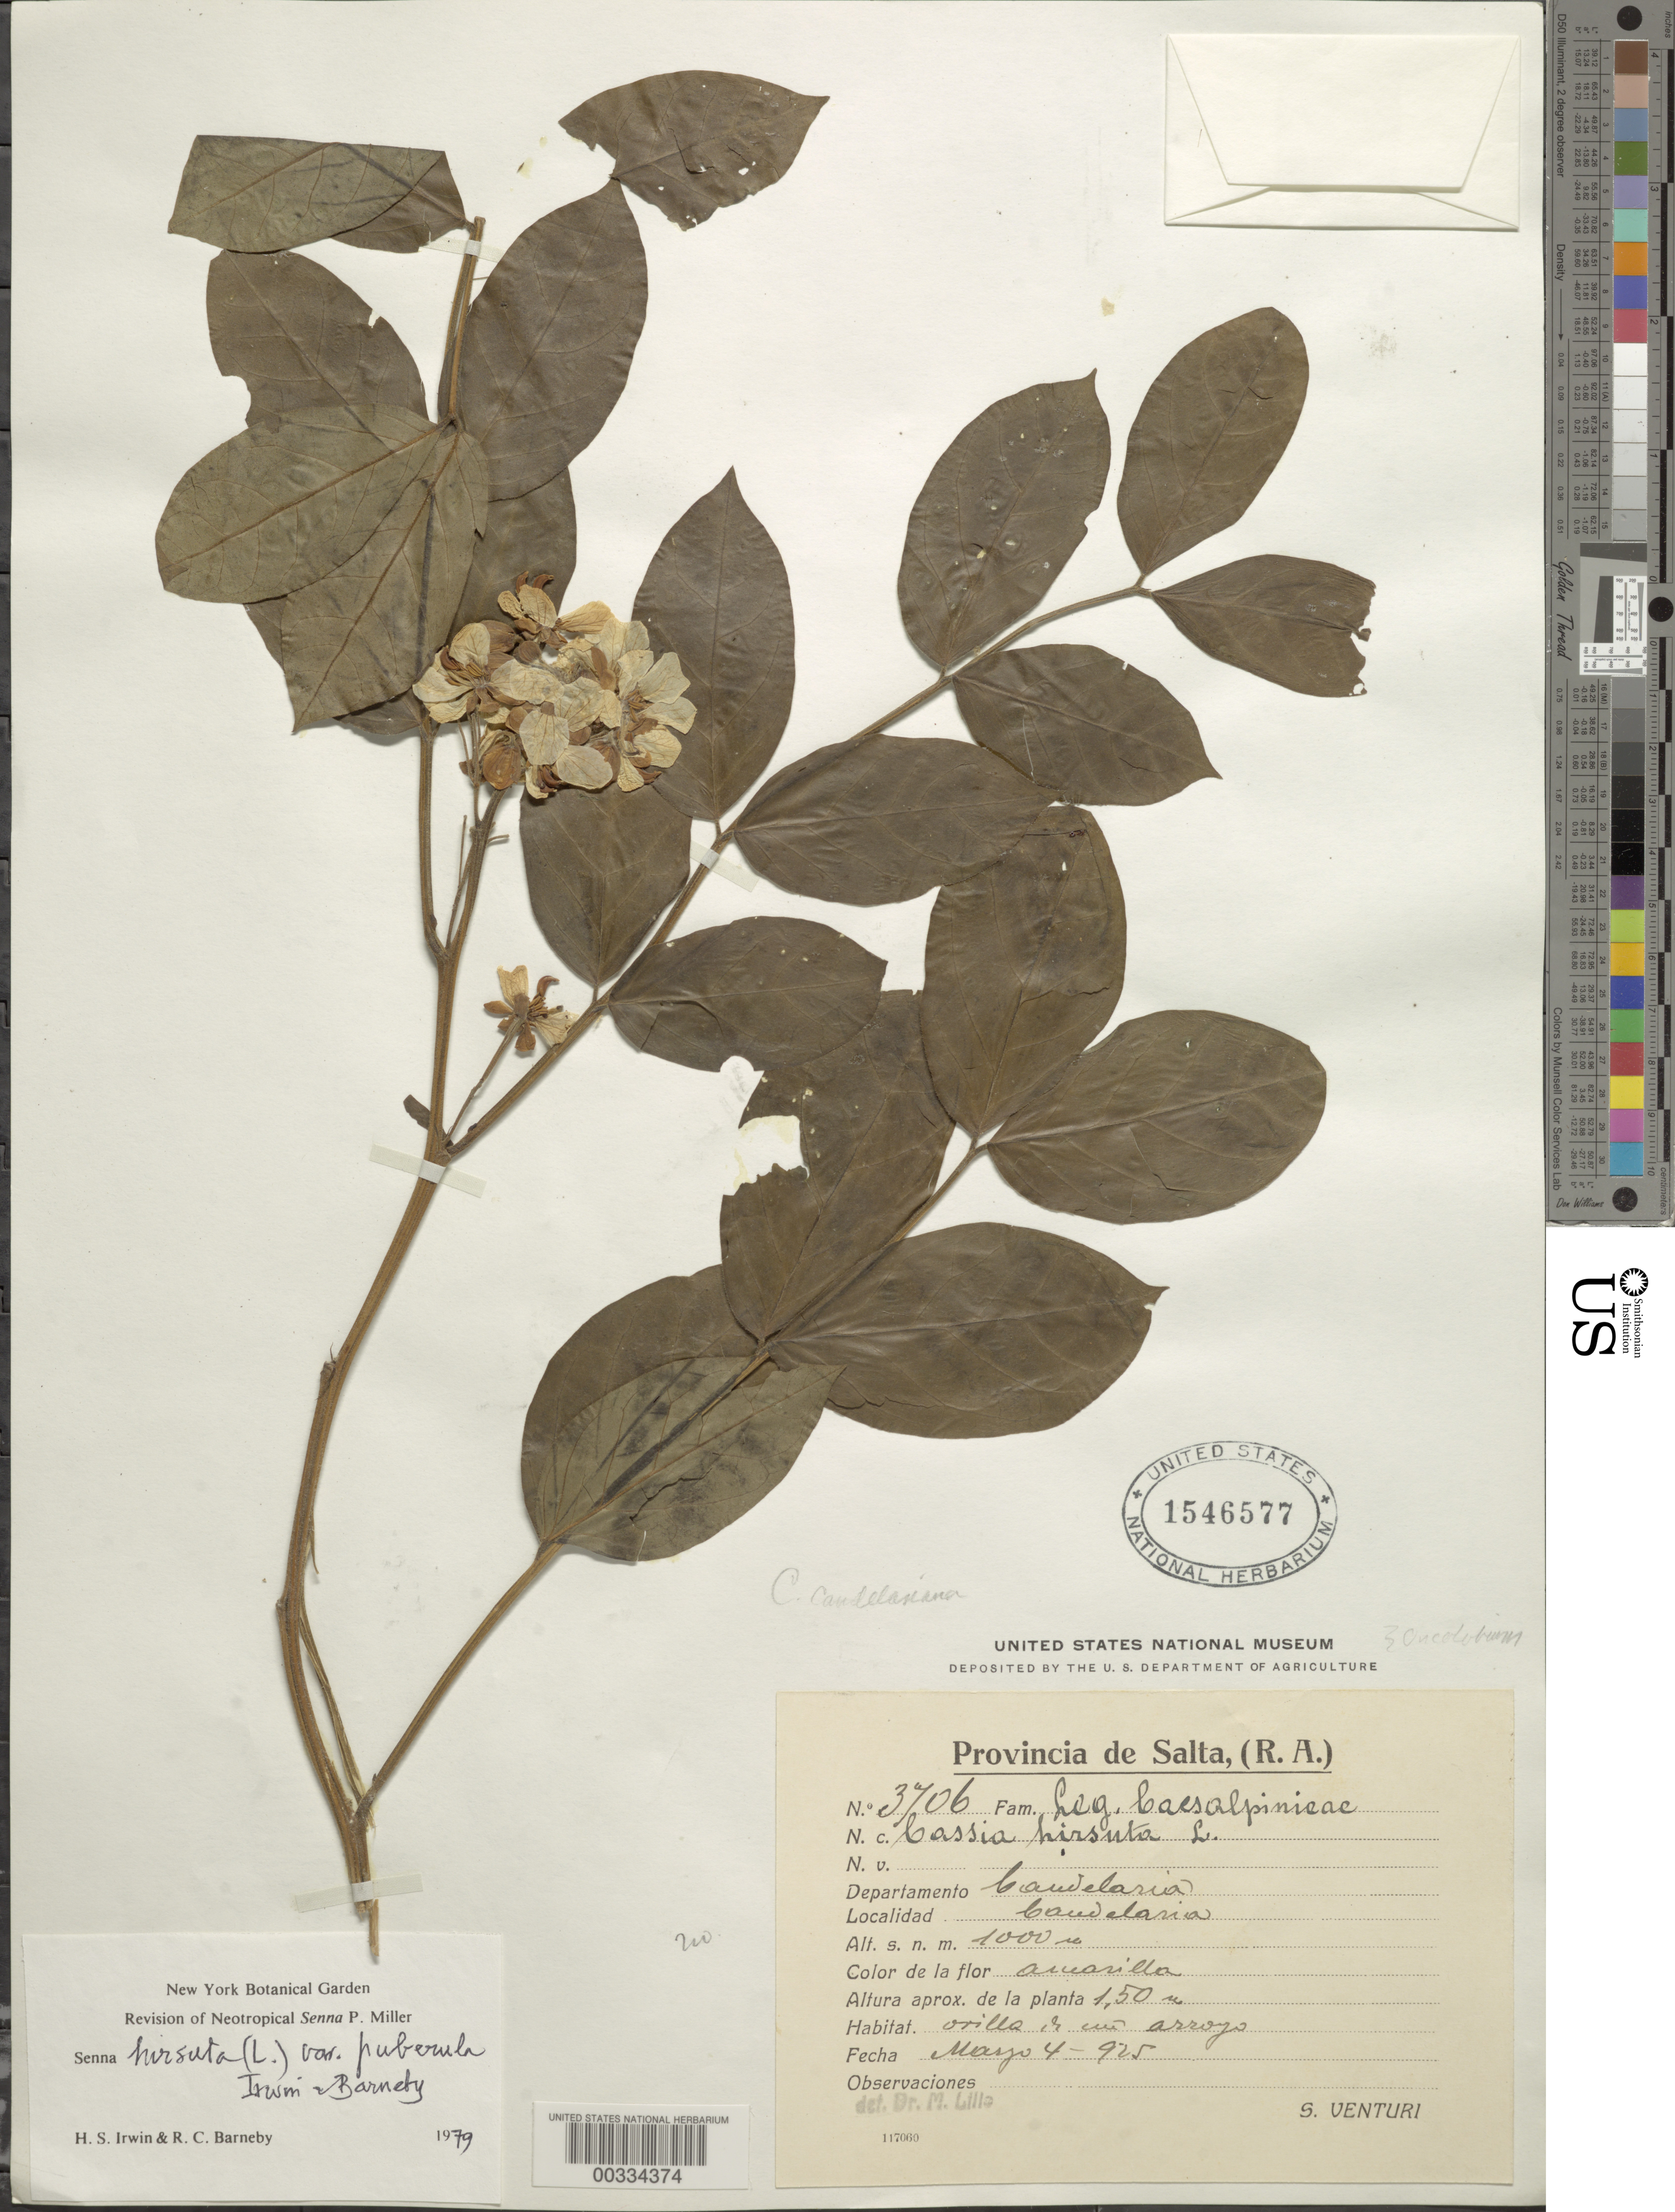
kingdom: Plantae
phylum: Tracheophyta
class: Magnoliopsida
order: Fabales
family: Fabaceae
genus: Senna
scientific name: Senna hirsuta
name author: (L.) H.S. Irwin & Barneby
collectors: S. Venturi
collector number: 3706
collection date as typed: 04 May 1925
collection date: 1925-05-04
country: Argentina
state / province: Salta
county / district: Candelaria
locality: Candelaria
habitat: Edge of arroyo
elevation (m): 1000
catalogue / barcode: US 1546577